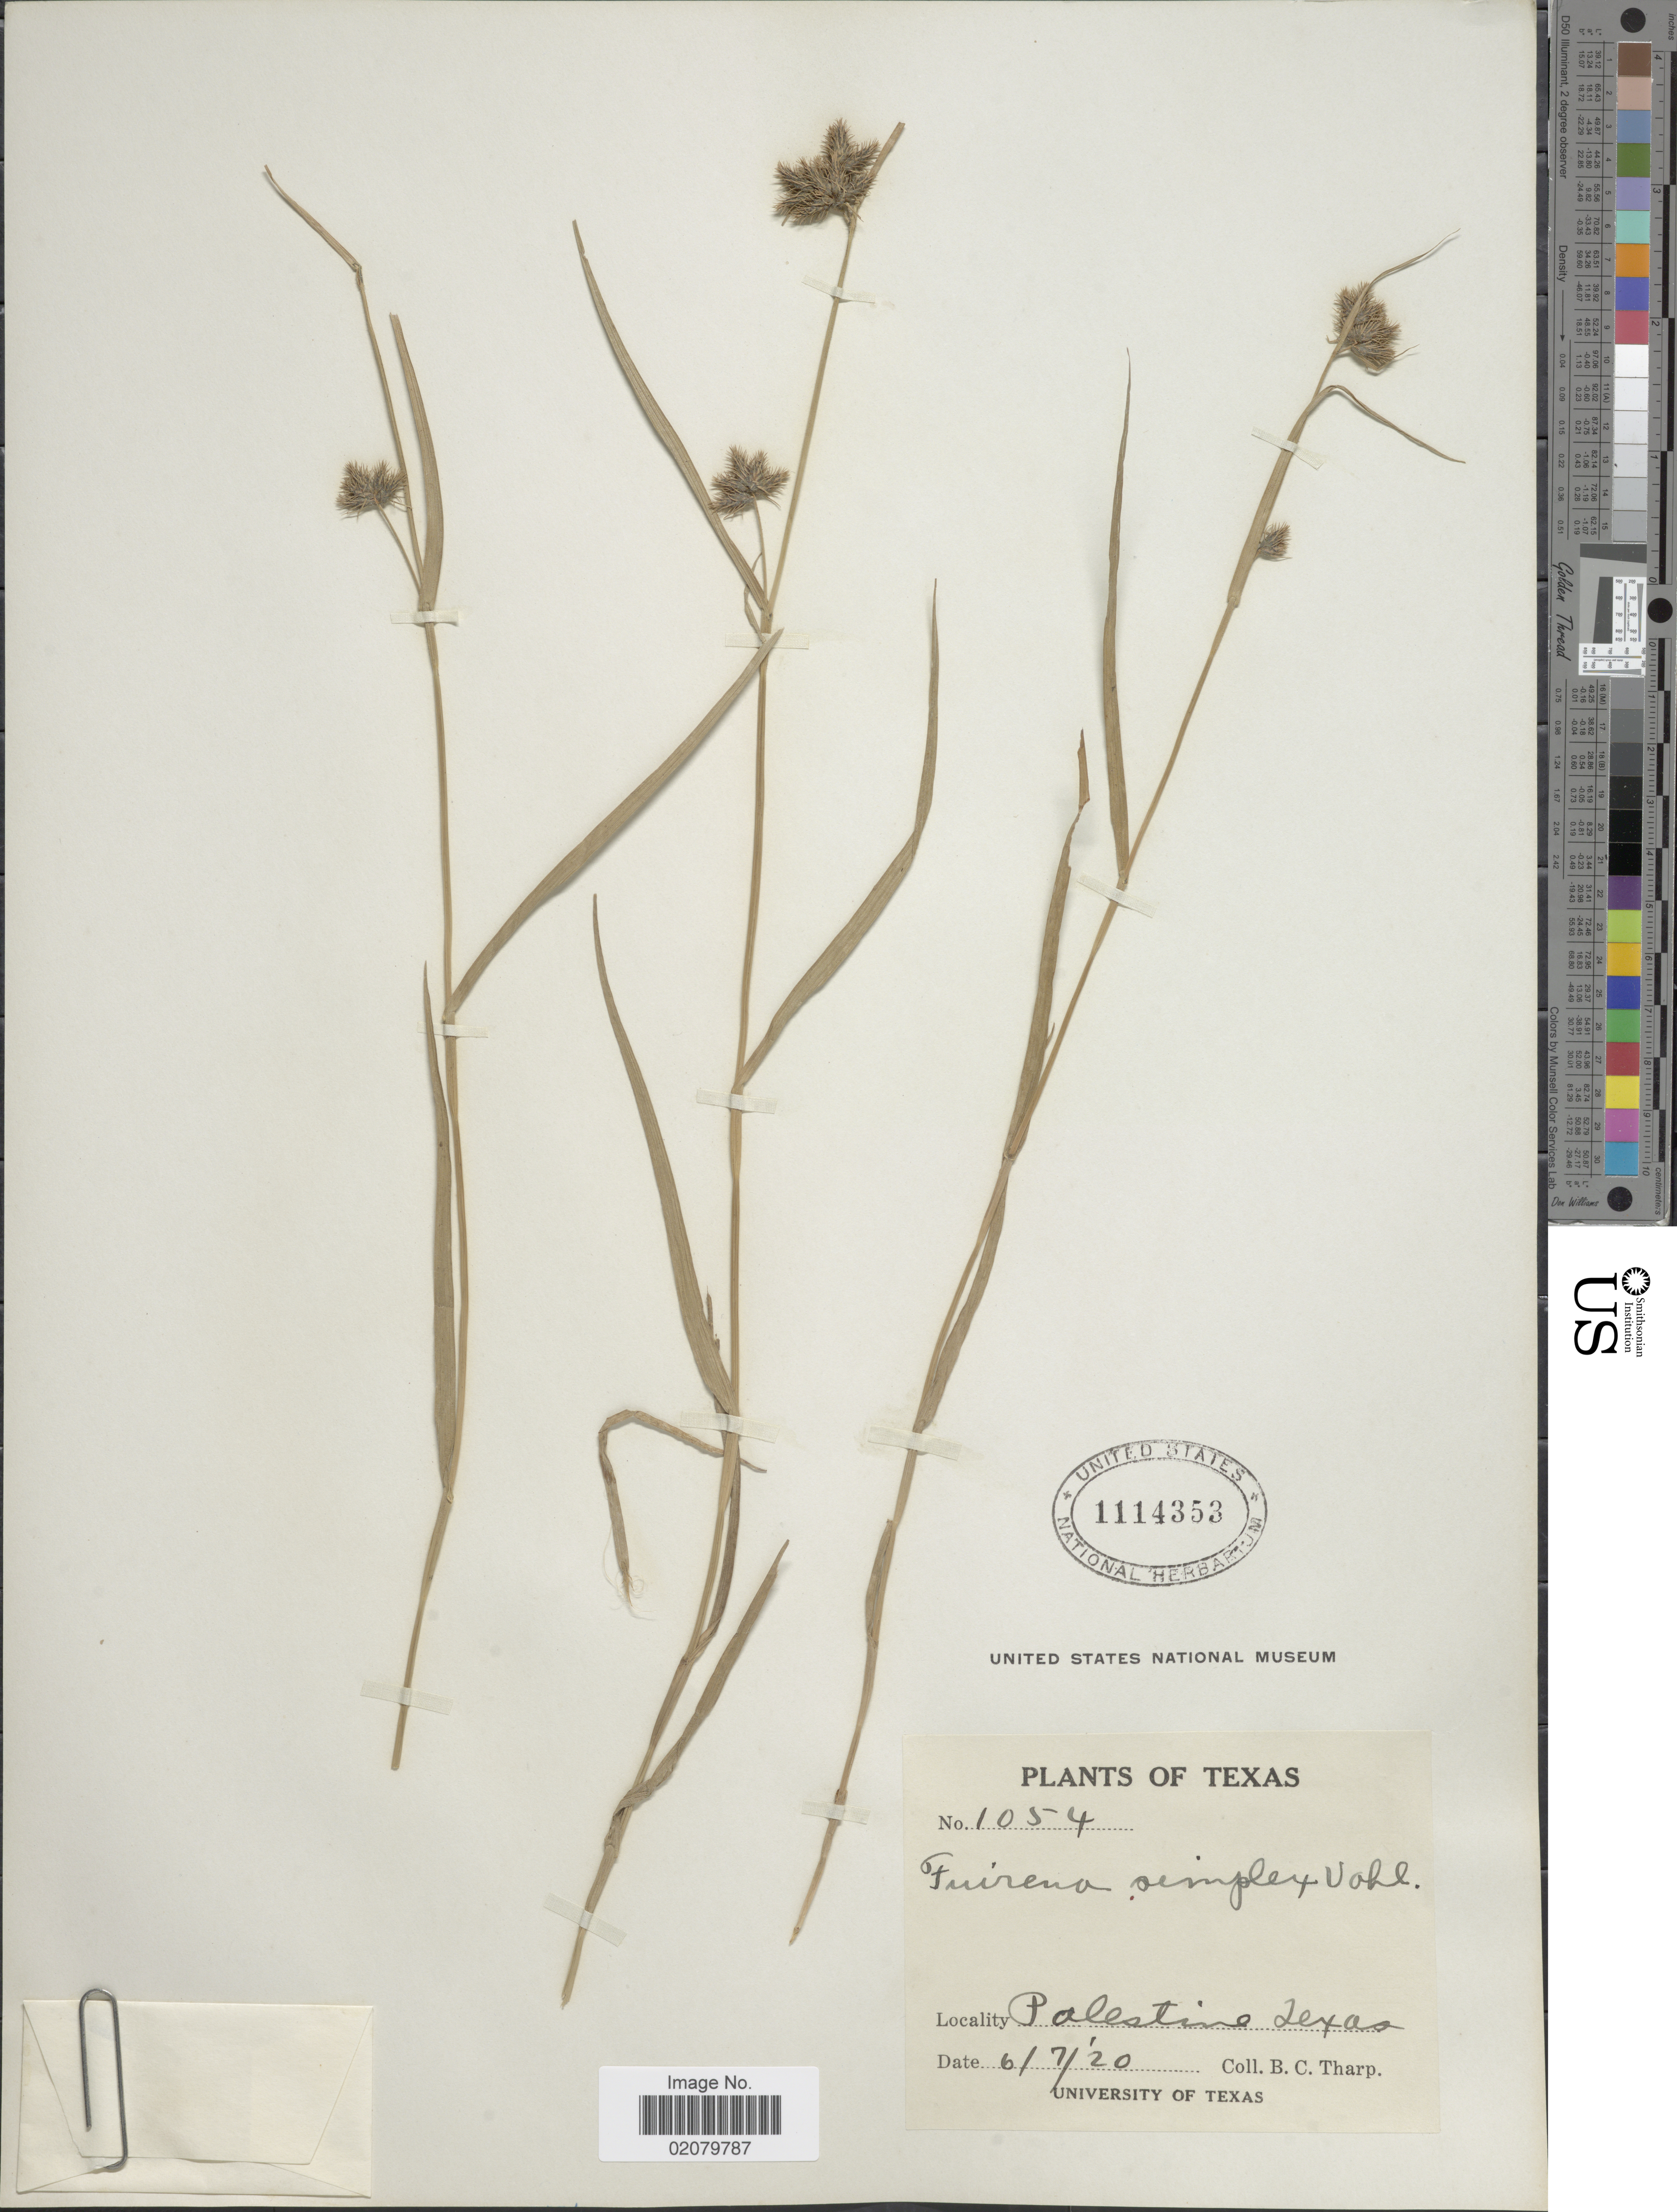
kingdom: Plantae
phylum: Tracheophyta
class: Liliopsida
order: Poales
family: Cyperaceae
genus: Fuirena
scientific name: Fuirena simplex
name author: Vahl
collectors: B. C. Tharp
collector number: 1054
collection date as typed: Transcribed d/m/y: 7/6/20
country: United States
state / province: Texas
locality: Palestine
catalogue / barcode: US 1114353